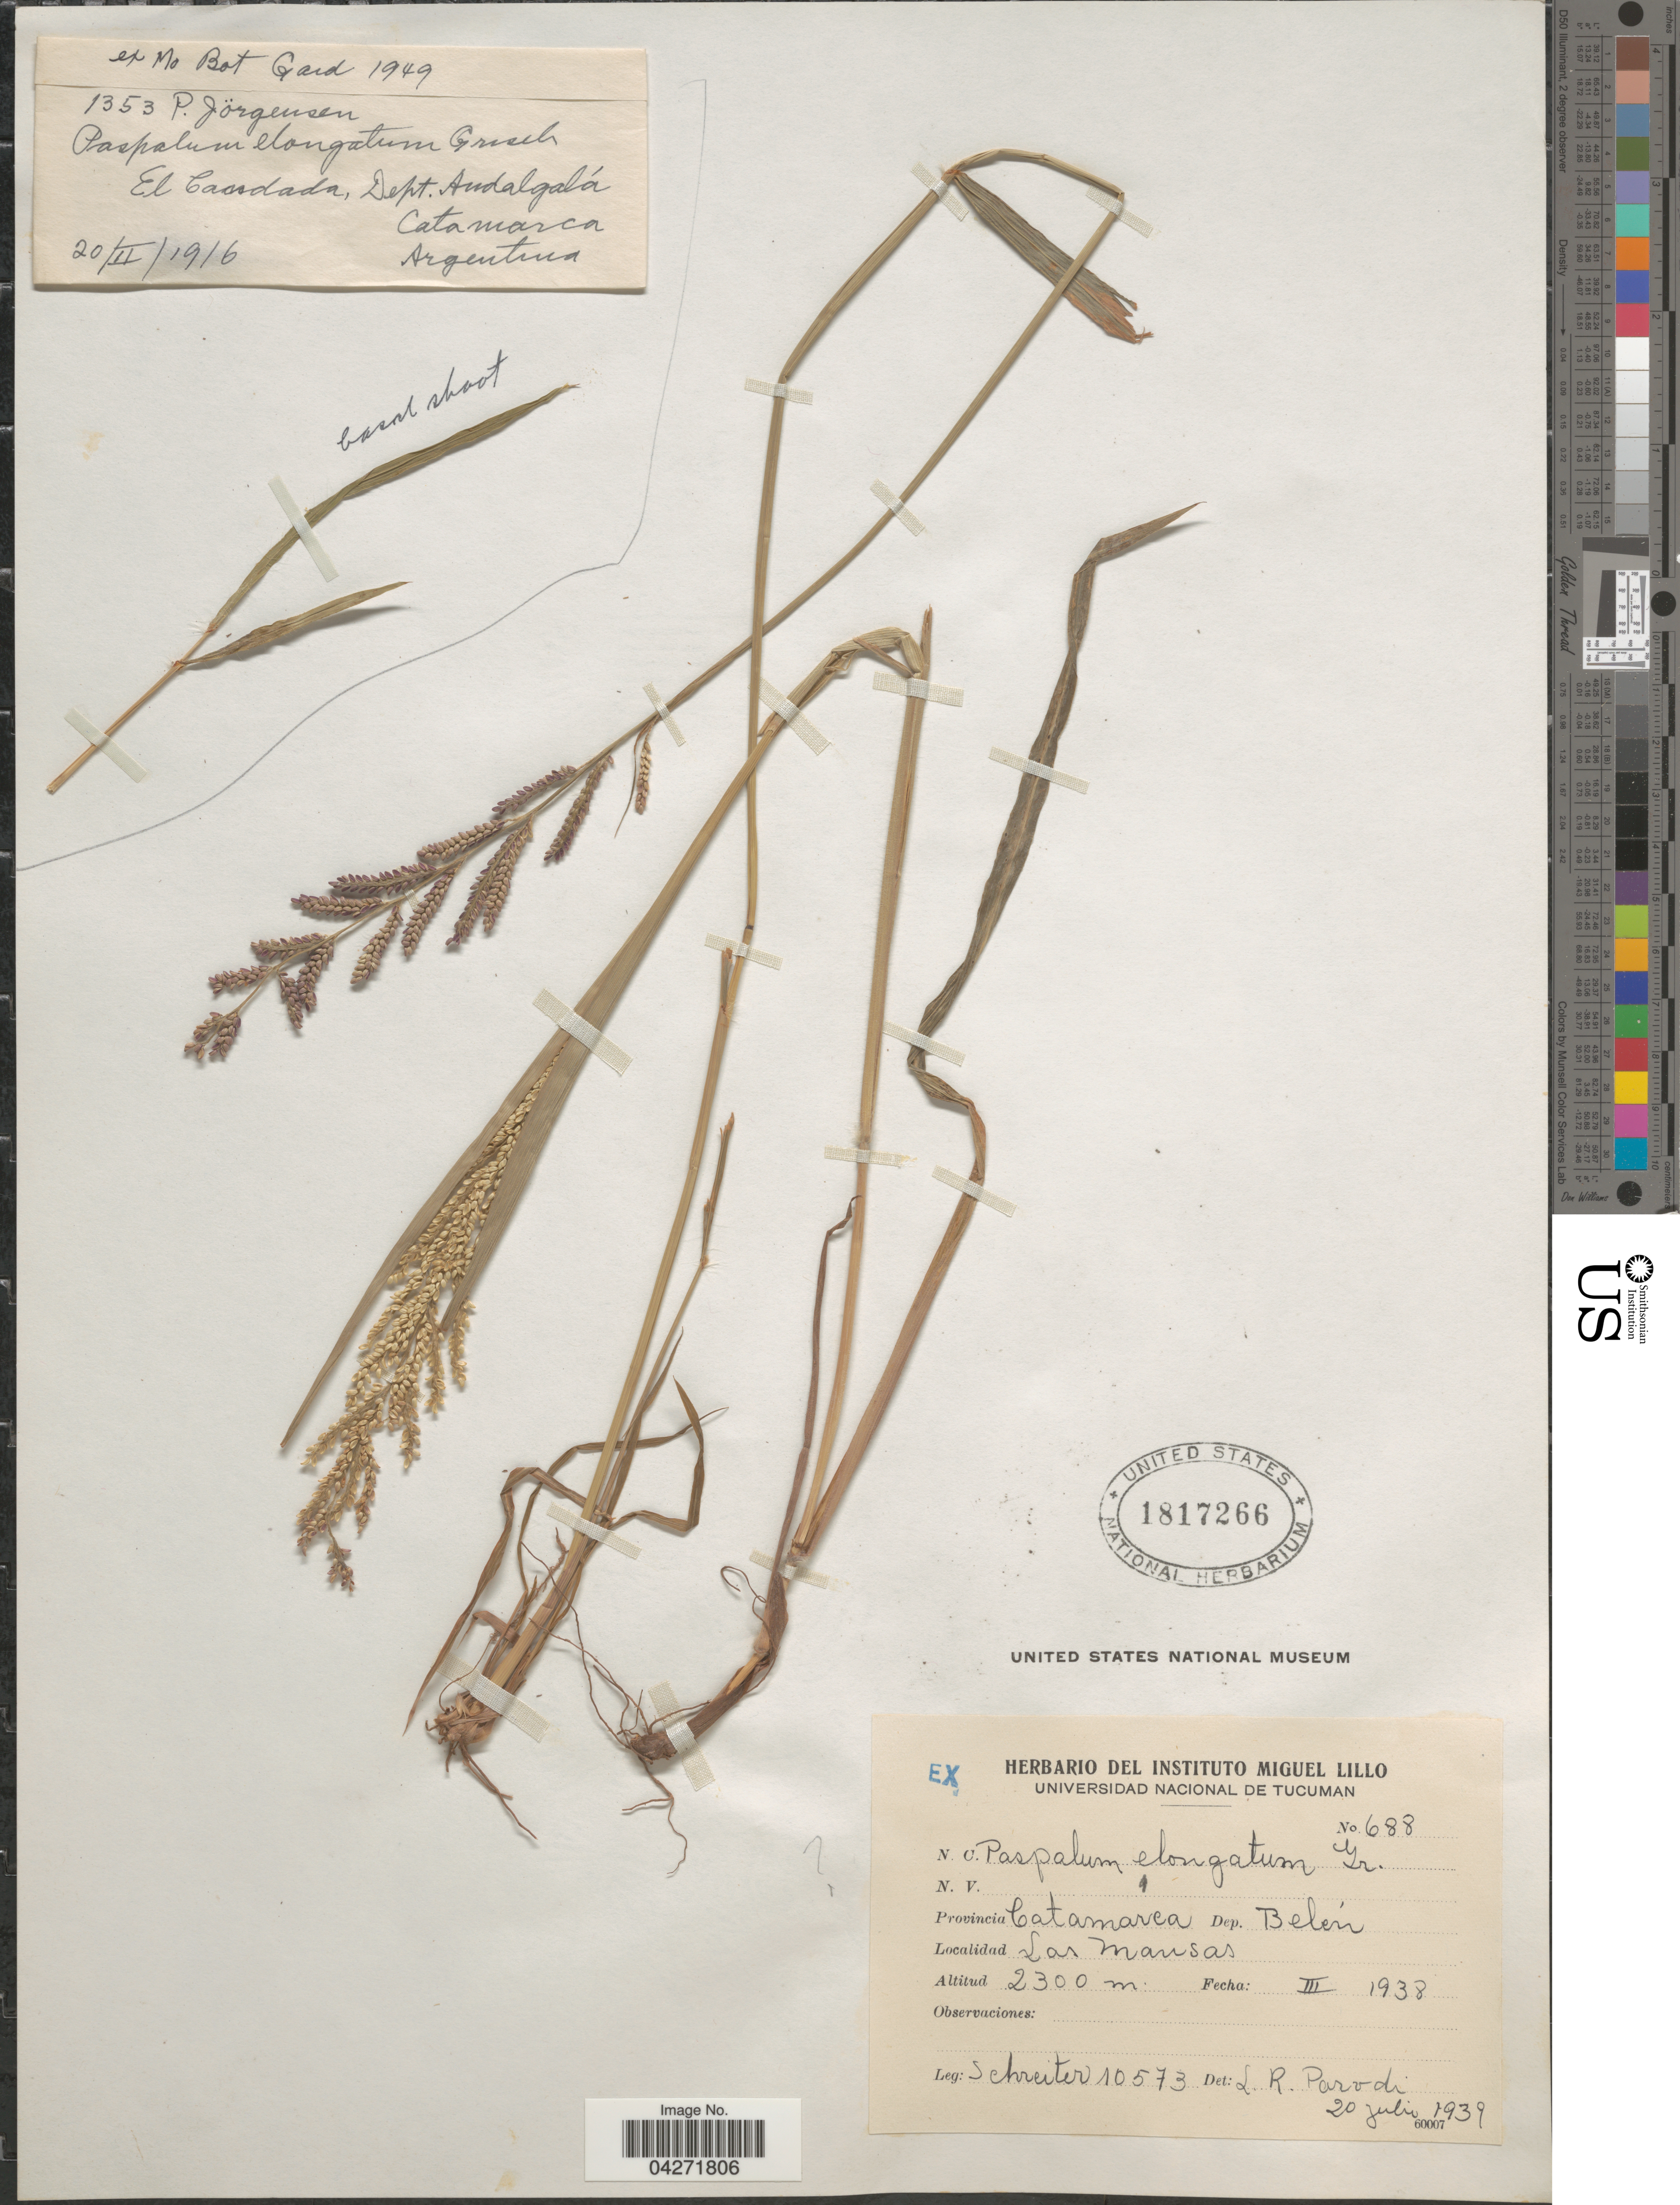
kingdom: Plantae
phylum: Tracheophyta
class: Liliopsida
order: Poales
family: Poaceae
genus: Paspalum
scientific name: Paspalum malacophyllum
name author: Trin.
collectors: -. Schreiter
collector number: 10573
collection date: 1938-03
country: Argentina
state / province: Catamarca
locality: Dep. Belém. Las Mansas.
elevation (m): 2300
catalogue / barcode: US 1817266